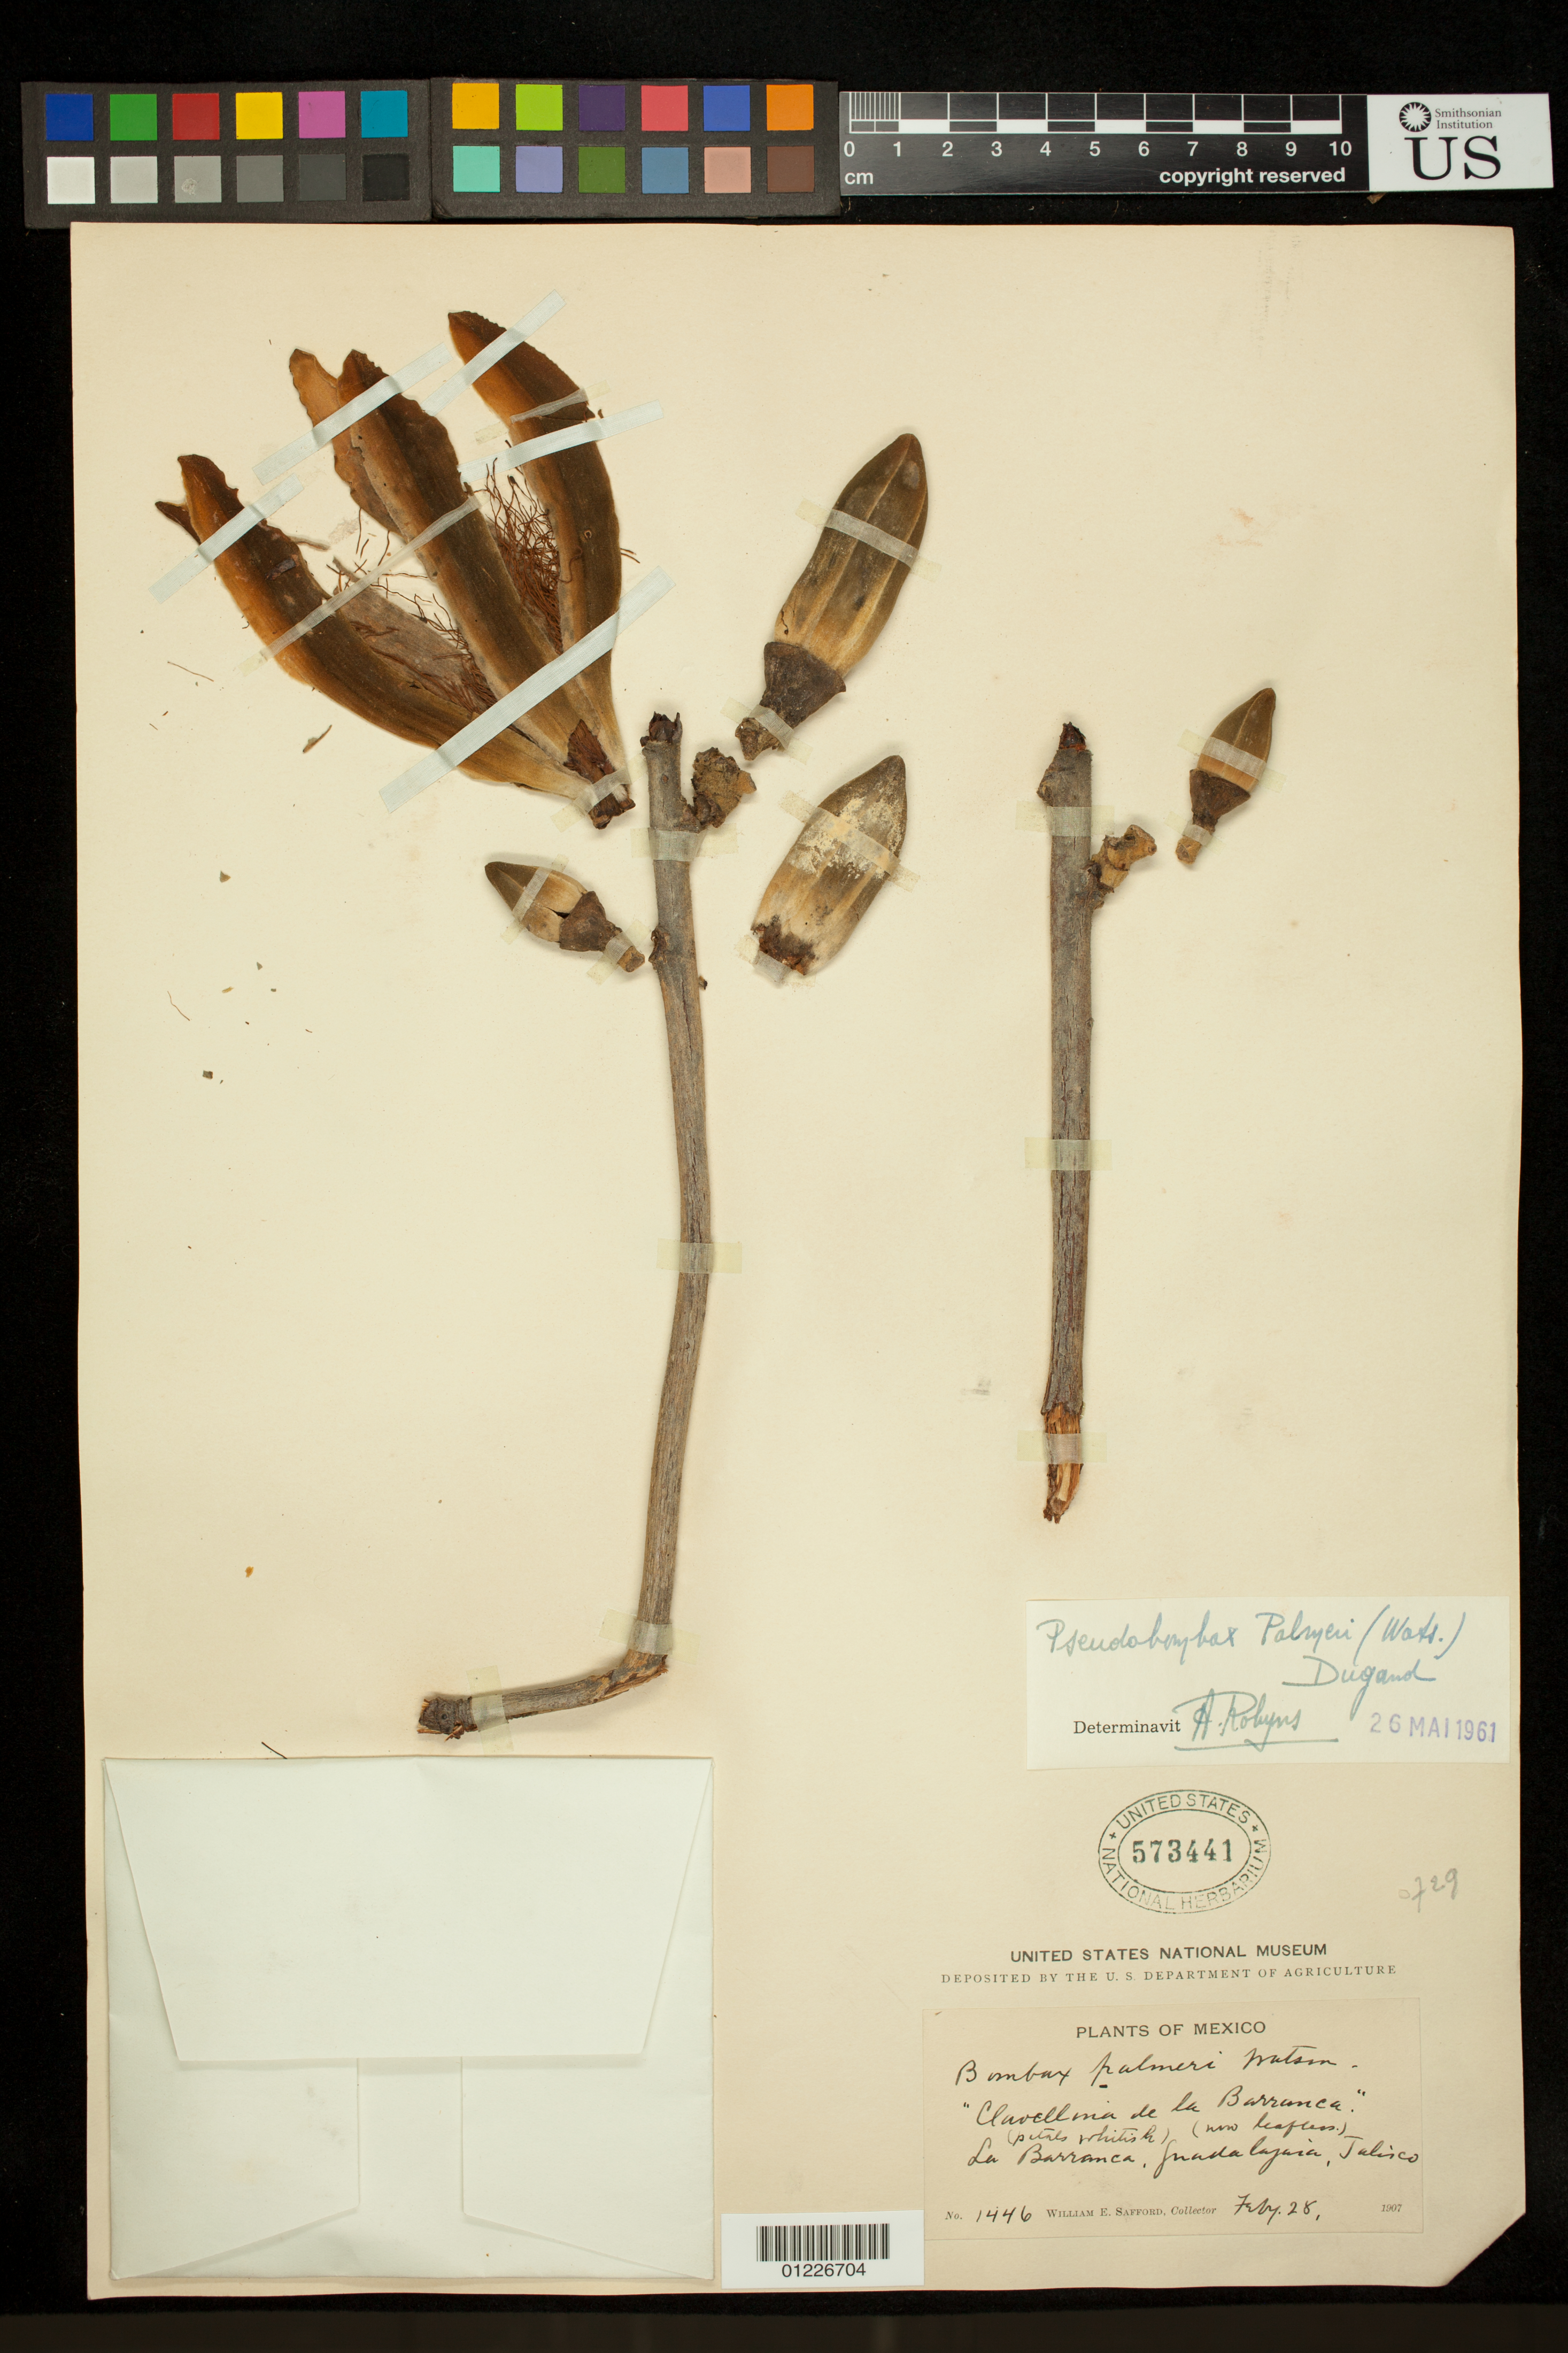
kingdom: Plantae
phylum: Tracheophyta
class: Magnoliopsida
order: Malvales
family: Malvaceae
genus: Pseudobombax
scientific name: Pseudobombax palmeri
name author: (S. Watson) Dugand G.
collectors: W. E. Safford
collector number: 1446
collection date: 1907-02-28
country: Mexico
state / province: Jalisco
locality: La Barranca, Guadalajara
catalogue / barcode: US 573441